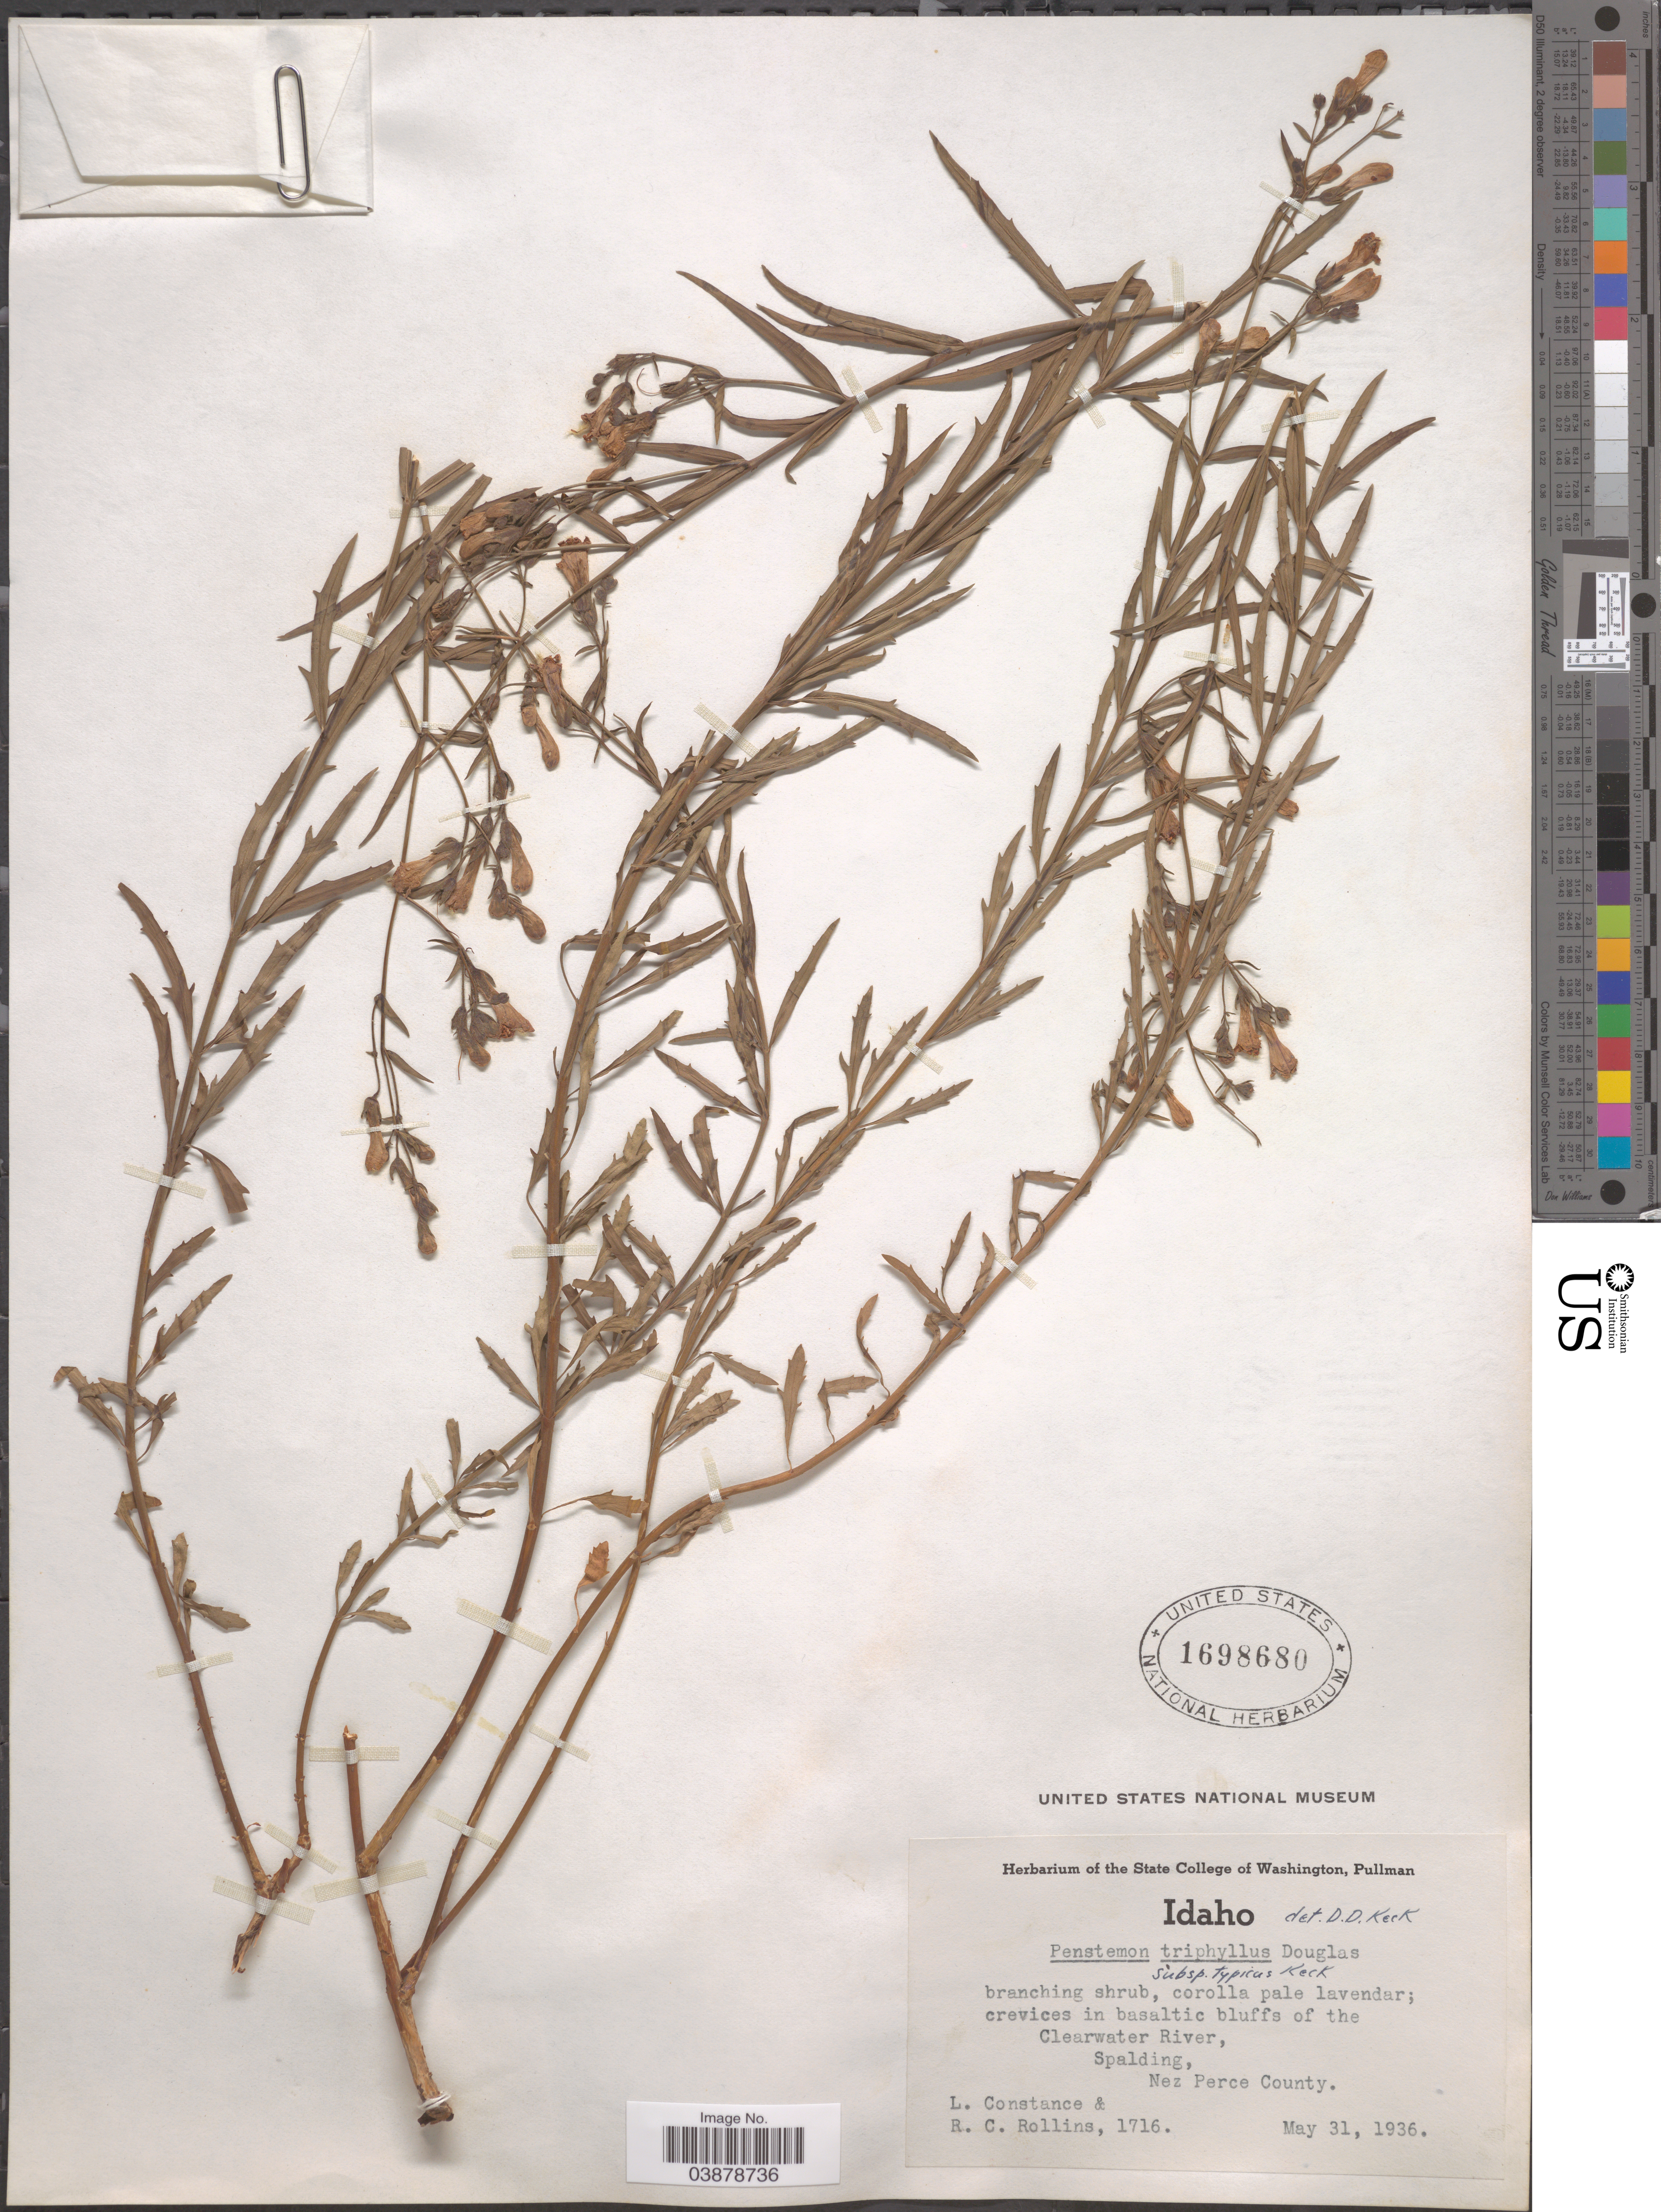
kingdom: Plantae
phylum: Tracheophyta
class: Magnoliopsida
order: Lamiales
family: Plantaginaceae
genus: Penstemon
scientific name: Penstemon triphyllus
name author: Douglas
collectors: L. Constance & R. C. Rollins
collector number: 1716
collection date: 1936-05-31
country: United States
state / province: Idaho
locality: In basaltic bluffs of the Clearwater River, Spalding, Nez Perce County.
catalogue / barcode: US 1698680